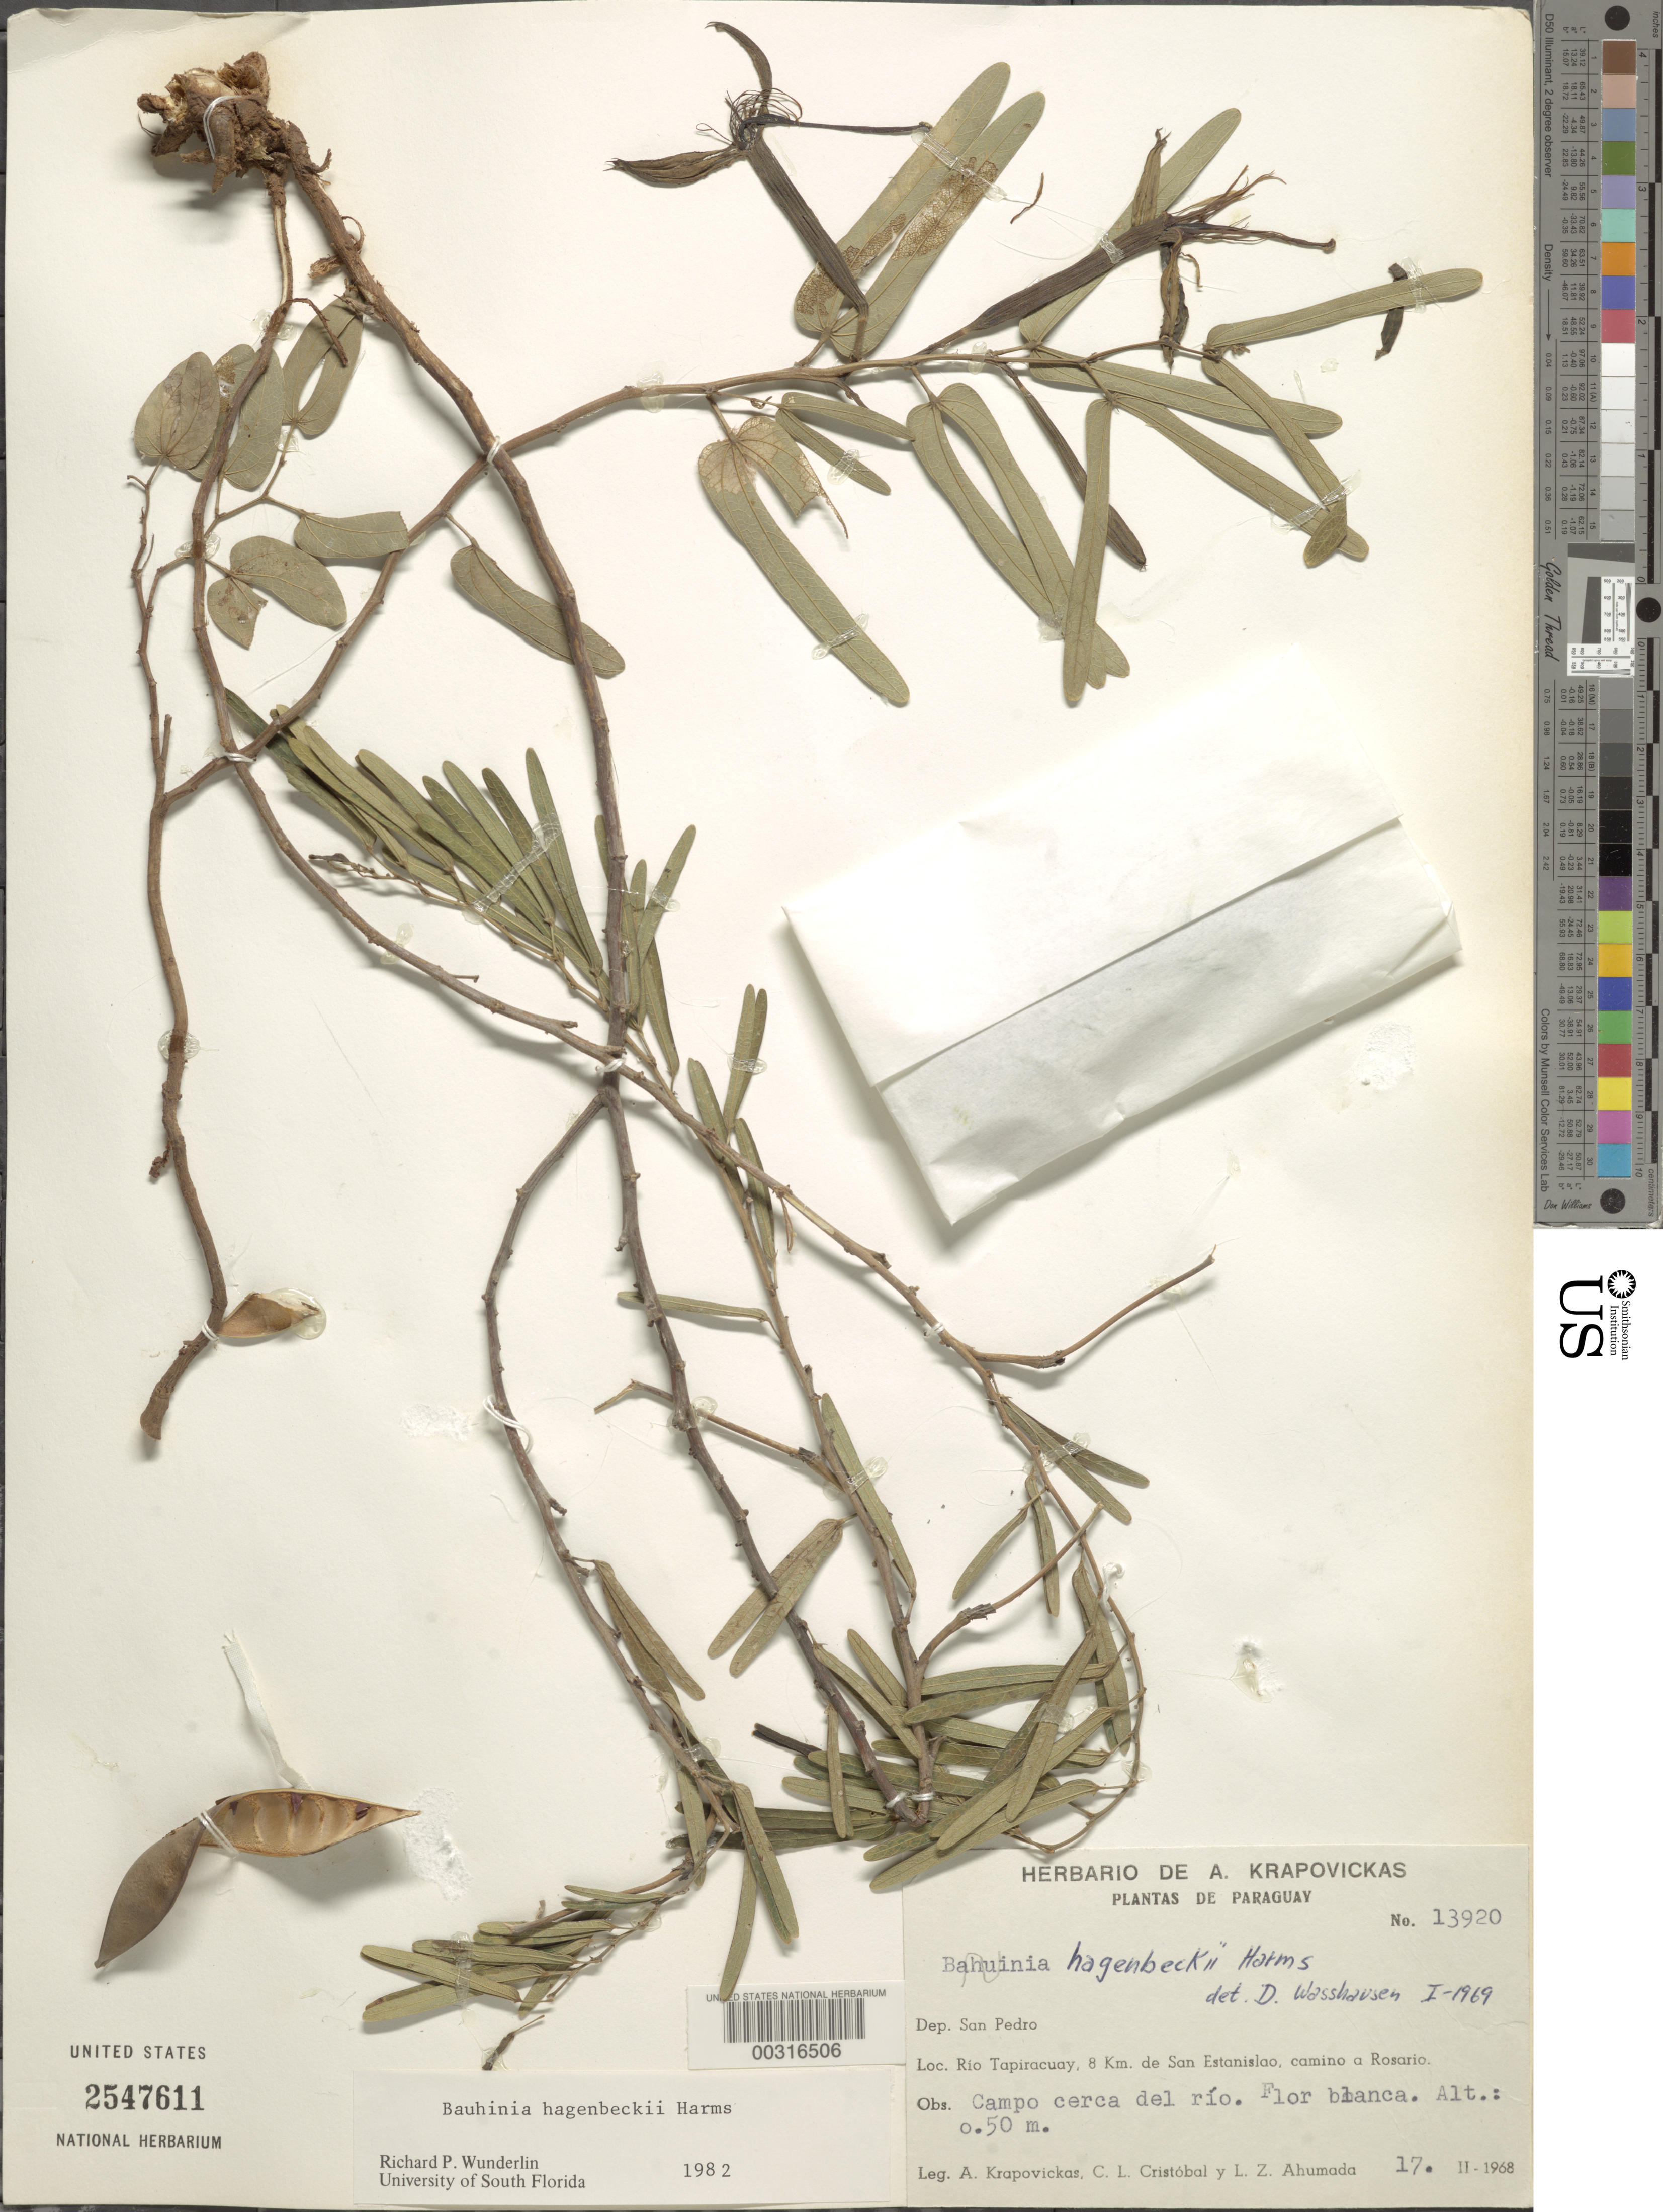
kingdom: Plantae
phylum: Tracheophyta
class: Magnoliopsida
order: Fabales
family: Fabaceae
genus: Bauhinia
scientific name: Bauhinia hagenbeckii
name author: Harms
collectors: A. Krapovickas, C. L. Cristóbal & L. Z. Ahumada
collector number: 13920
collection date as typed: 17 Feb 1968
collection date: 1968-02-17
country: Paraguay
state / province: San Pedro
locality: Rio tapiracuay, 8 km from san estanislao, road to rosario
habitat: Campo near the river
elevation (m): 0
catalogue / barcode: US 2547611